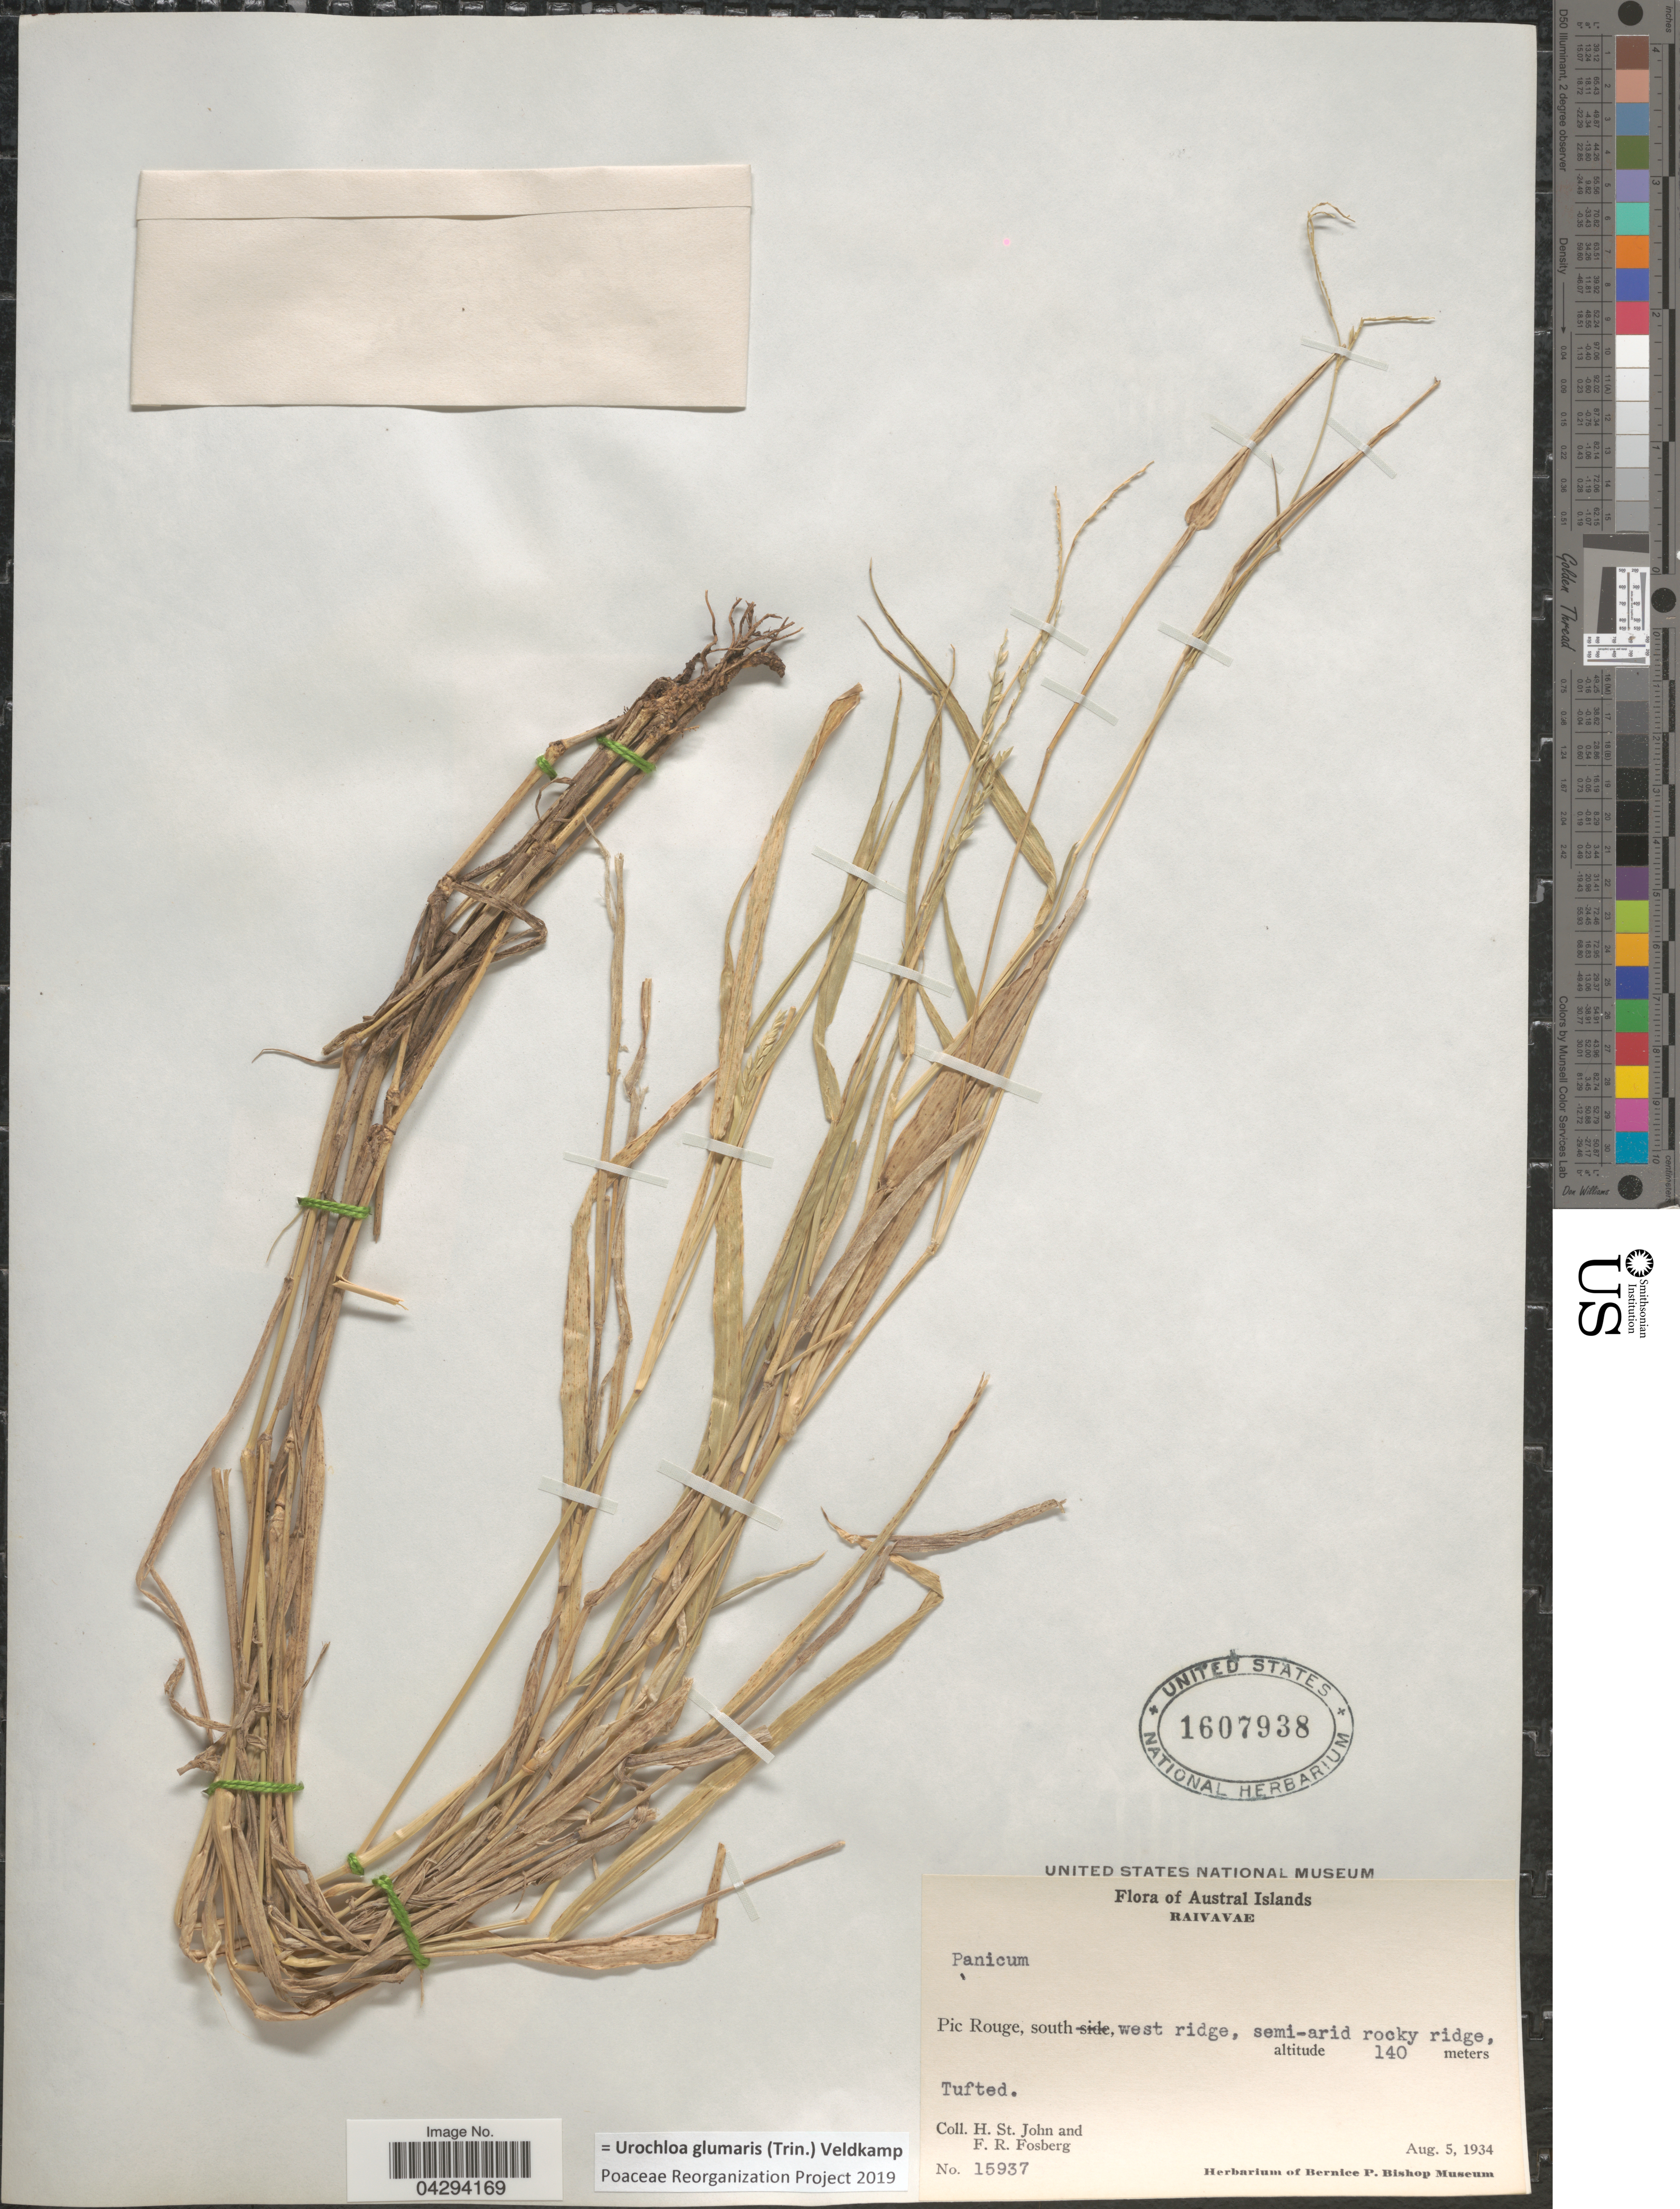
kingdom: Plantae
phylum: Tracheophyta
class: Liliopsida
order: Poales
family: Poaceae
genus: Urochloa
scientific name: Urochloa glumaris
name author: (Trin.) Veldkamp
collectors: H. St. John & F. R. Fosberg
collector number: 15937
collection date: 1934-08-05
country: French Polynesia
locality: Austral Islands. Raivavae. Pic Rouge, south, west ridge, semi-arid rocky ridge.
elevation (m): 140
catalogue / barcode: US 1607938